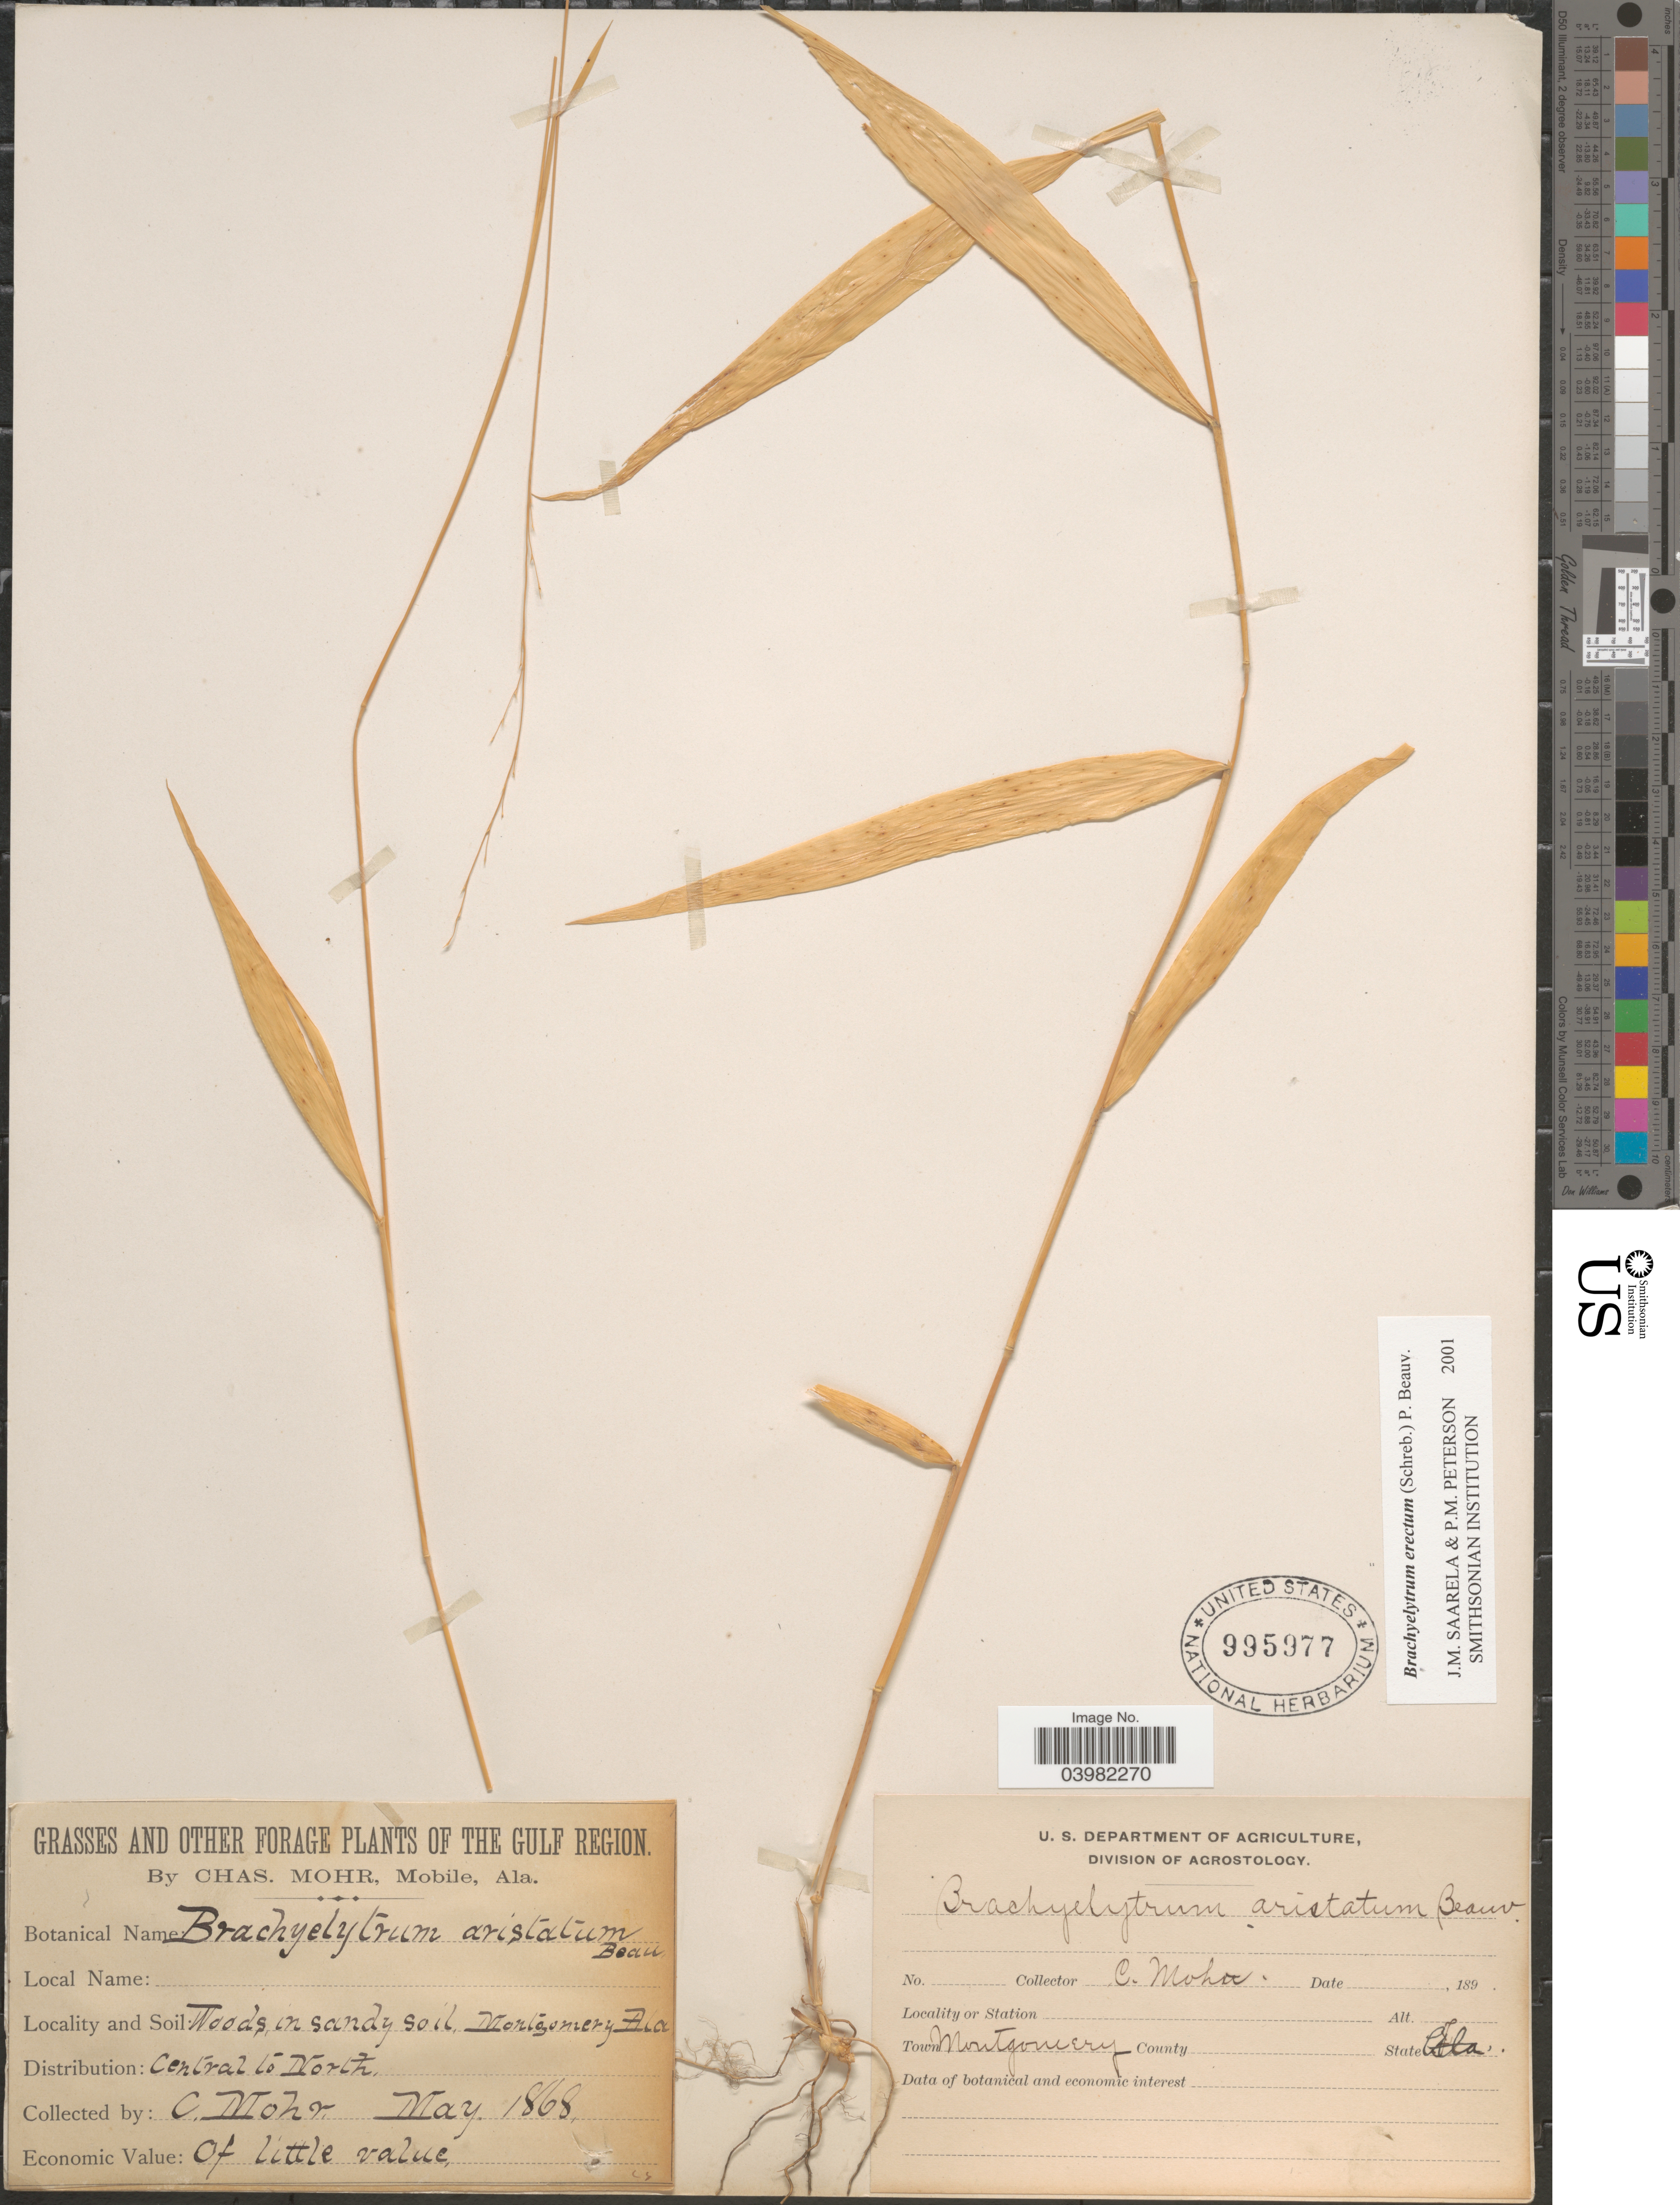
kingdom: Plantae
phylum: Tracheophyta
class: Liliopsida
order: Poales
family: Poaceae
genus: Brachyelytrum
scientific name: Brachyelytrum erectum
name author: (Schreb.) P. Beauv.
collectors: Mohr, C. T. (herbarium)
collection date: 1868-05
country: United States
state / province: Florida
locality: The Gulf Region. Town Montgomery.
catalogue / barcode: US 995977